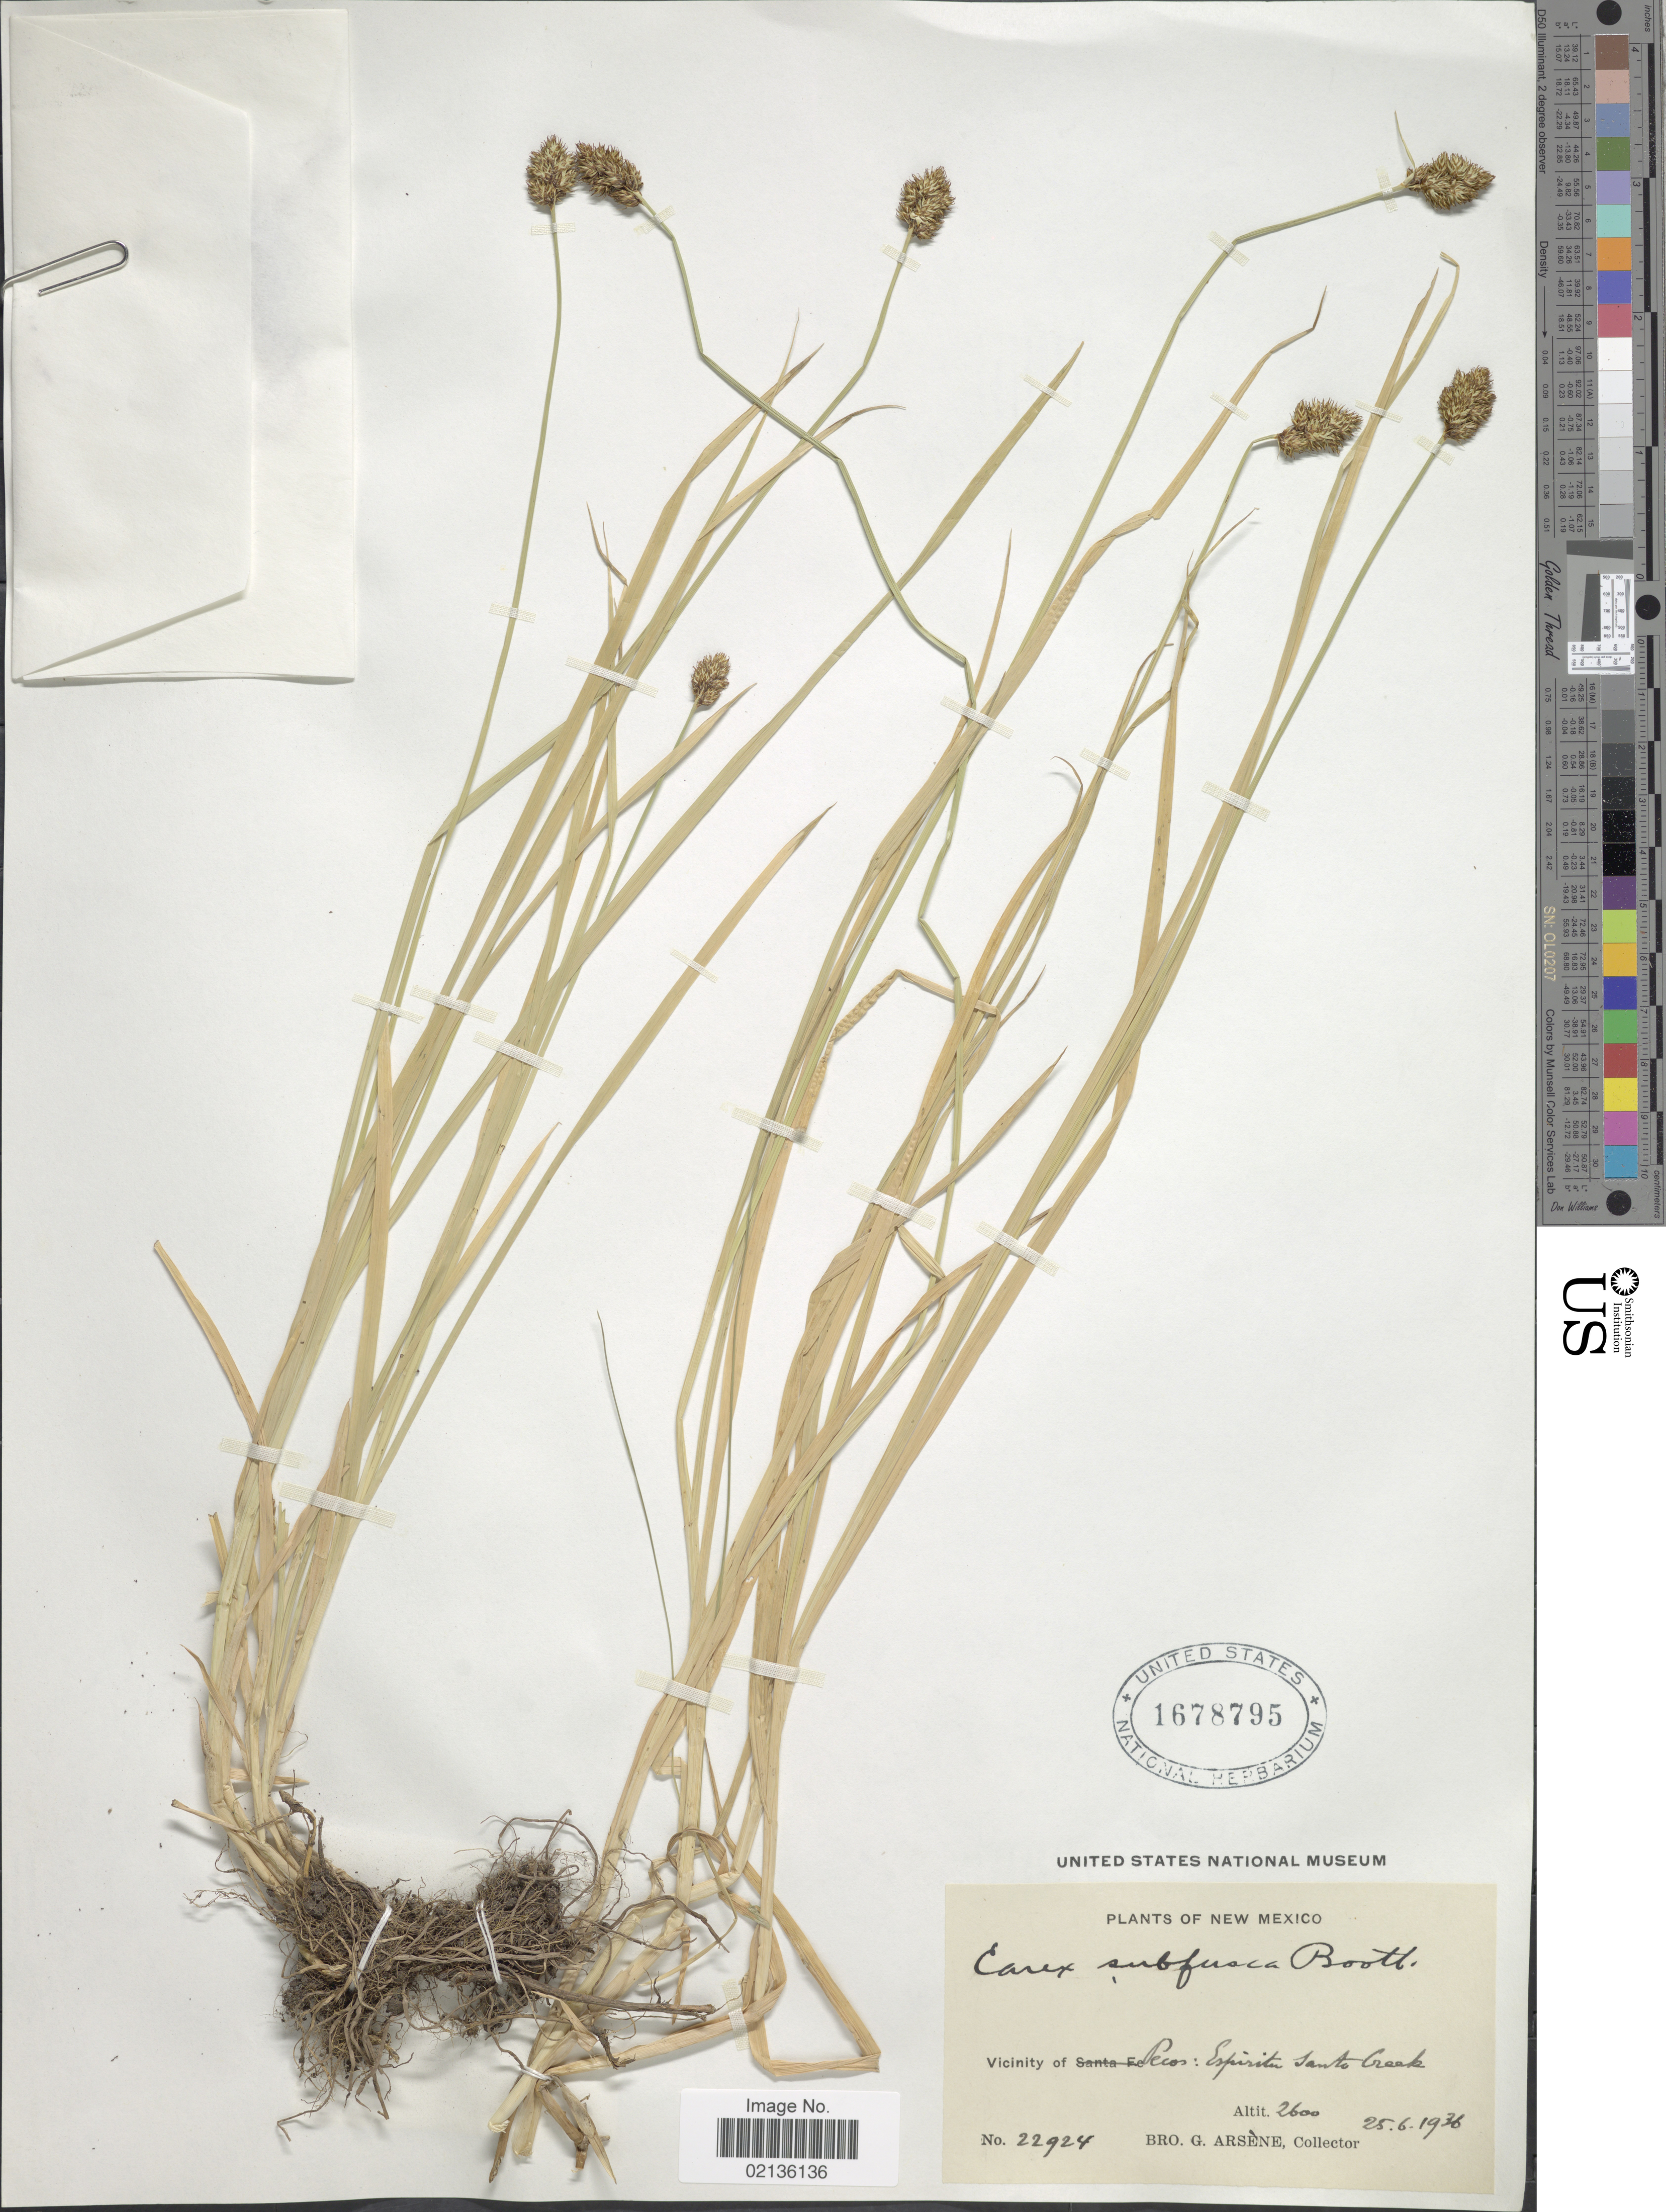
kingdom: Plantae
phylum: Tracheophyta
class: Liliopsida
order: Poales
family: Cyperaceae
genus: Carex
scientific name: Carex subfusca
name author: W. Boott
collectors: Bro. G. Arsène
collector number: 22924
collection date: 1936-06-25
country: United States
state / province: New Mexico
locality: Vicinity of Pecos, Espiritu Santo Creek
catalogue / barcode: US 1678795